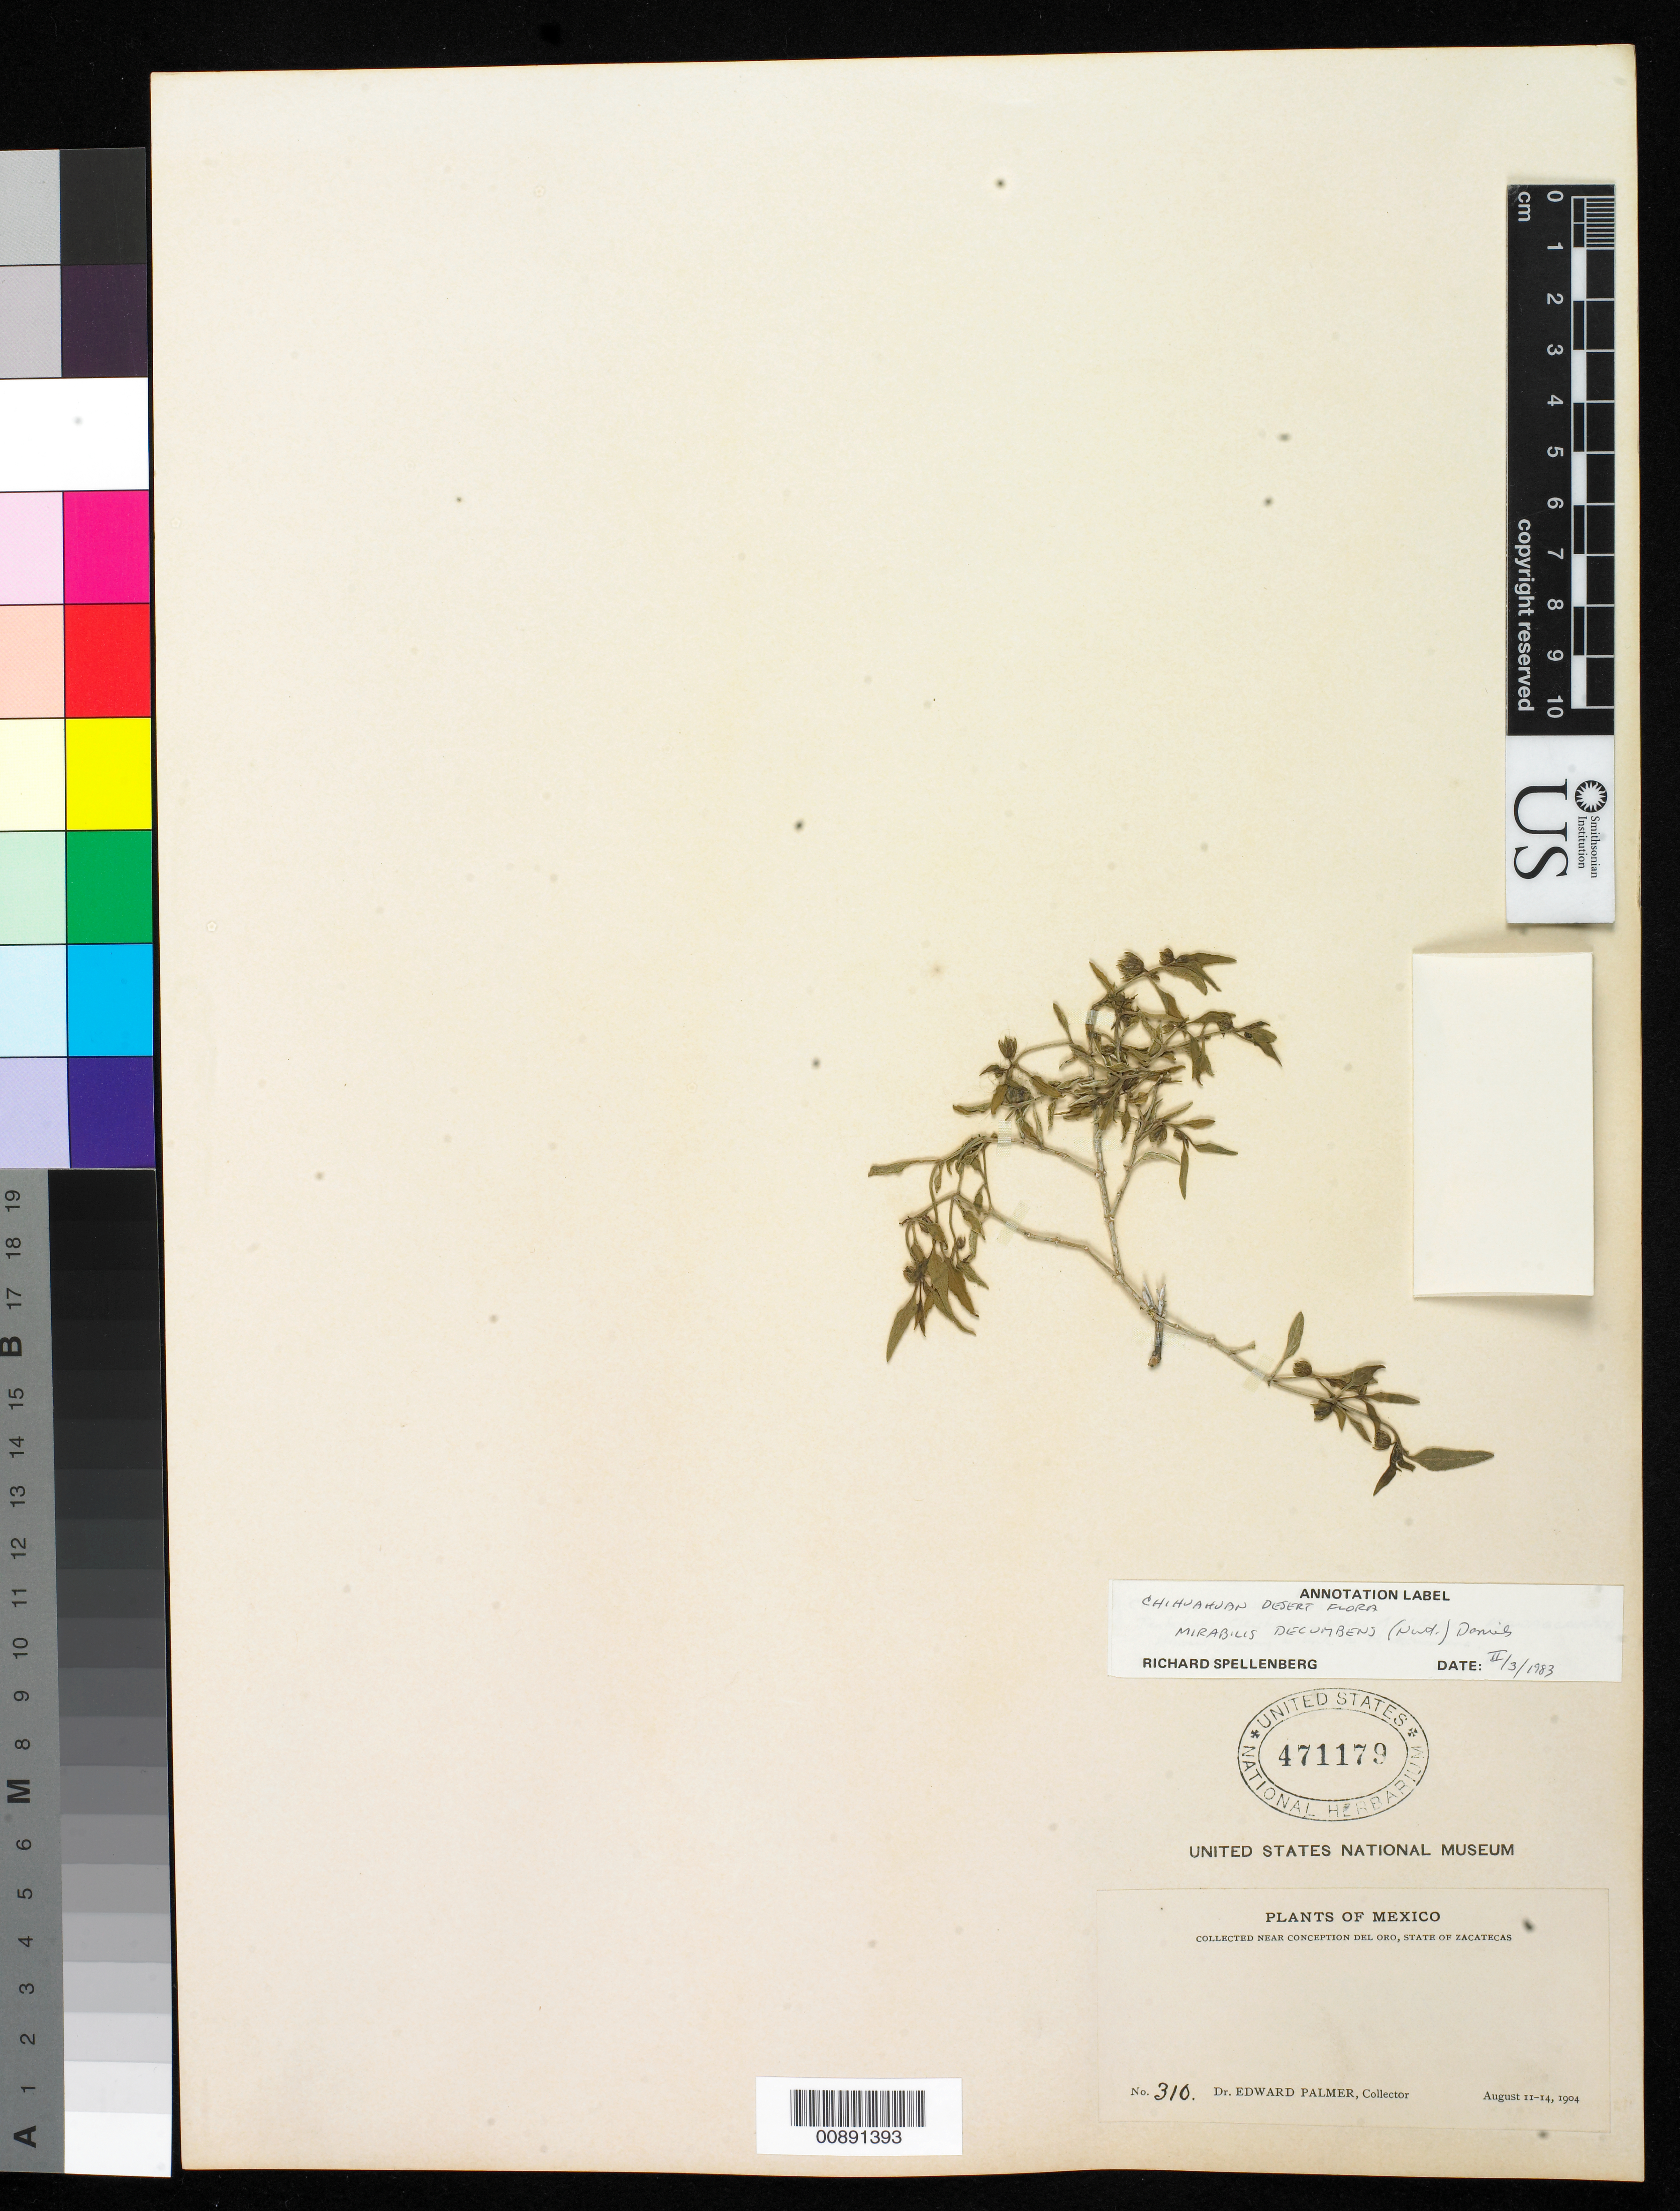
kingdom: Plantae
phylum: Tracheophyta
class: Magnoliopsida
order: Caryophyllales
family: Nyctaginaceae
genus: Mirabilis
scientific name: Mirabilis decumbens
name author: (Nutt.) Daniels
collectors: E. Palmer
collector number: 310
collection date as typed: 11 Aug 1904 to 14 Aug 1904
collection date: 1904-08-11/1904-08-14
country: Mexico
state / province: Zacatecas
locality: Near Concepción del Oro, Zacatecas.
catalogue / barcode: US 471179